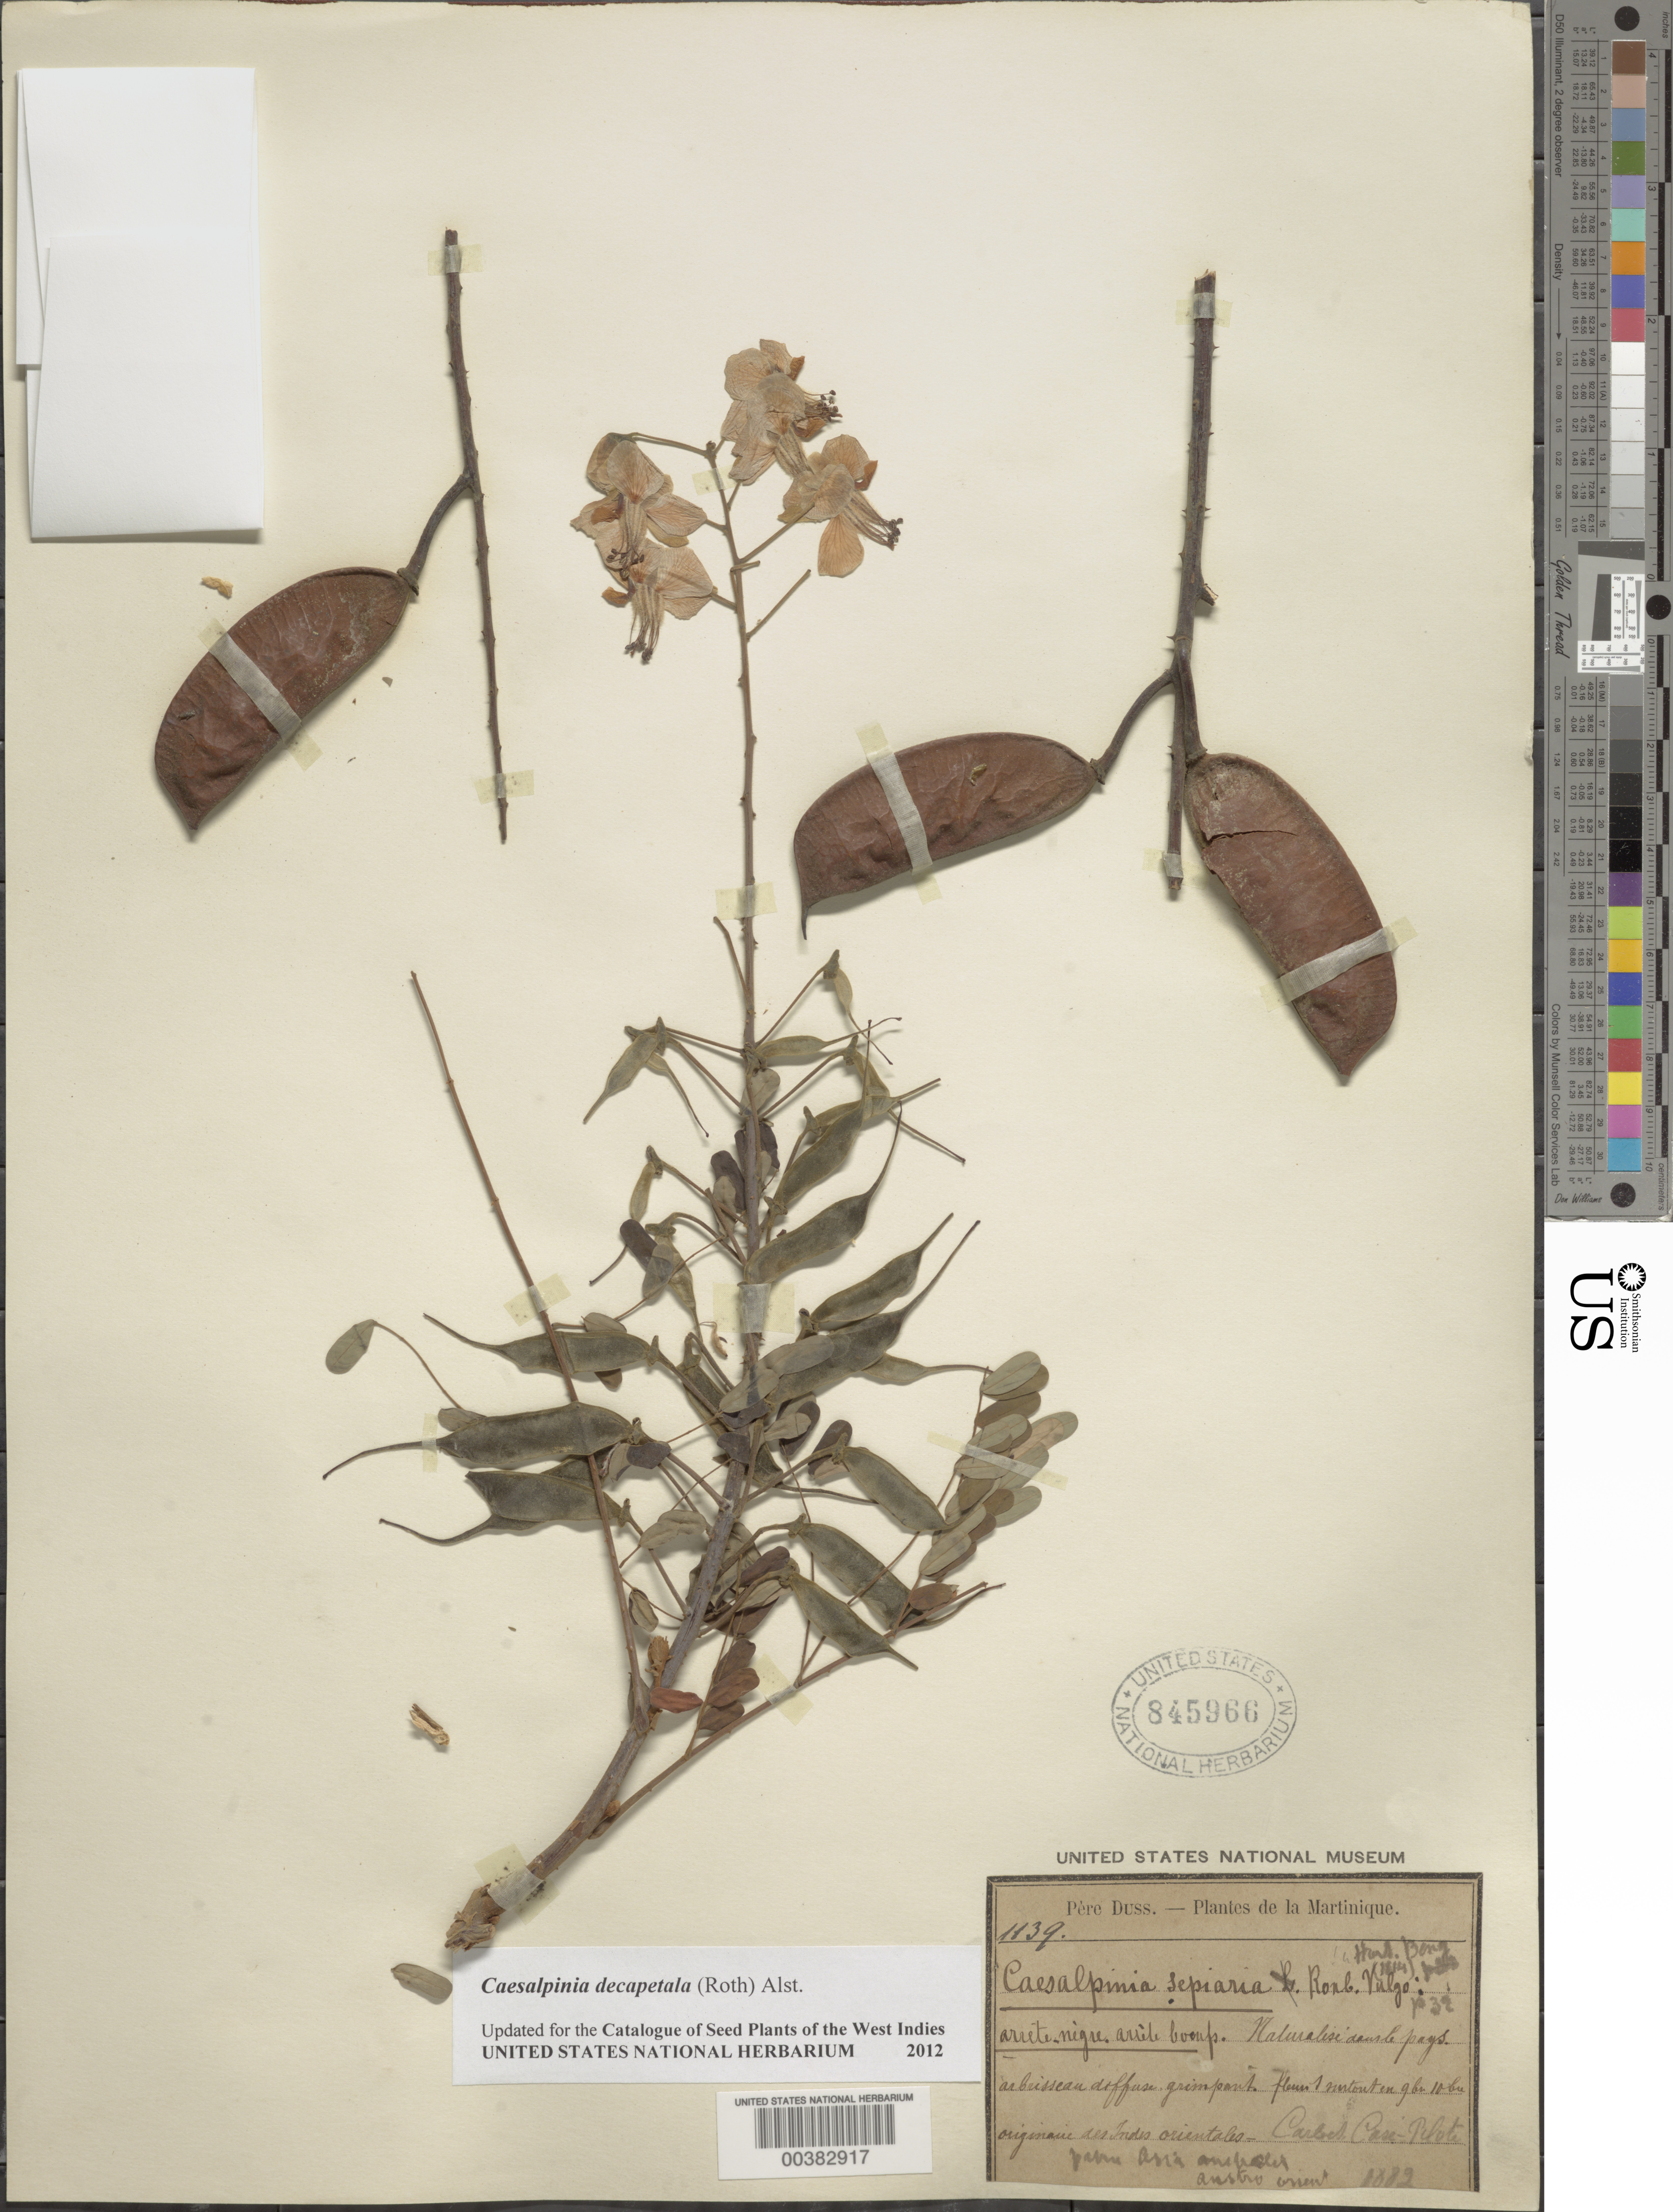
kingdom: Plantae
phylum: Tracheophyta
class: Magnoliopsida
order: Fabales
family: Fabaceae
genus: Biancaea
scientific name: Biancaea decapetala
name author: (Roth) O. Deg.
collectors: Père Duss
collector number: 1139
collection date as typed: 1882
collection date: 1882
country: Martinique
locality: Carbet case-pilote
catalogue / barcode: US 845966